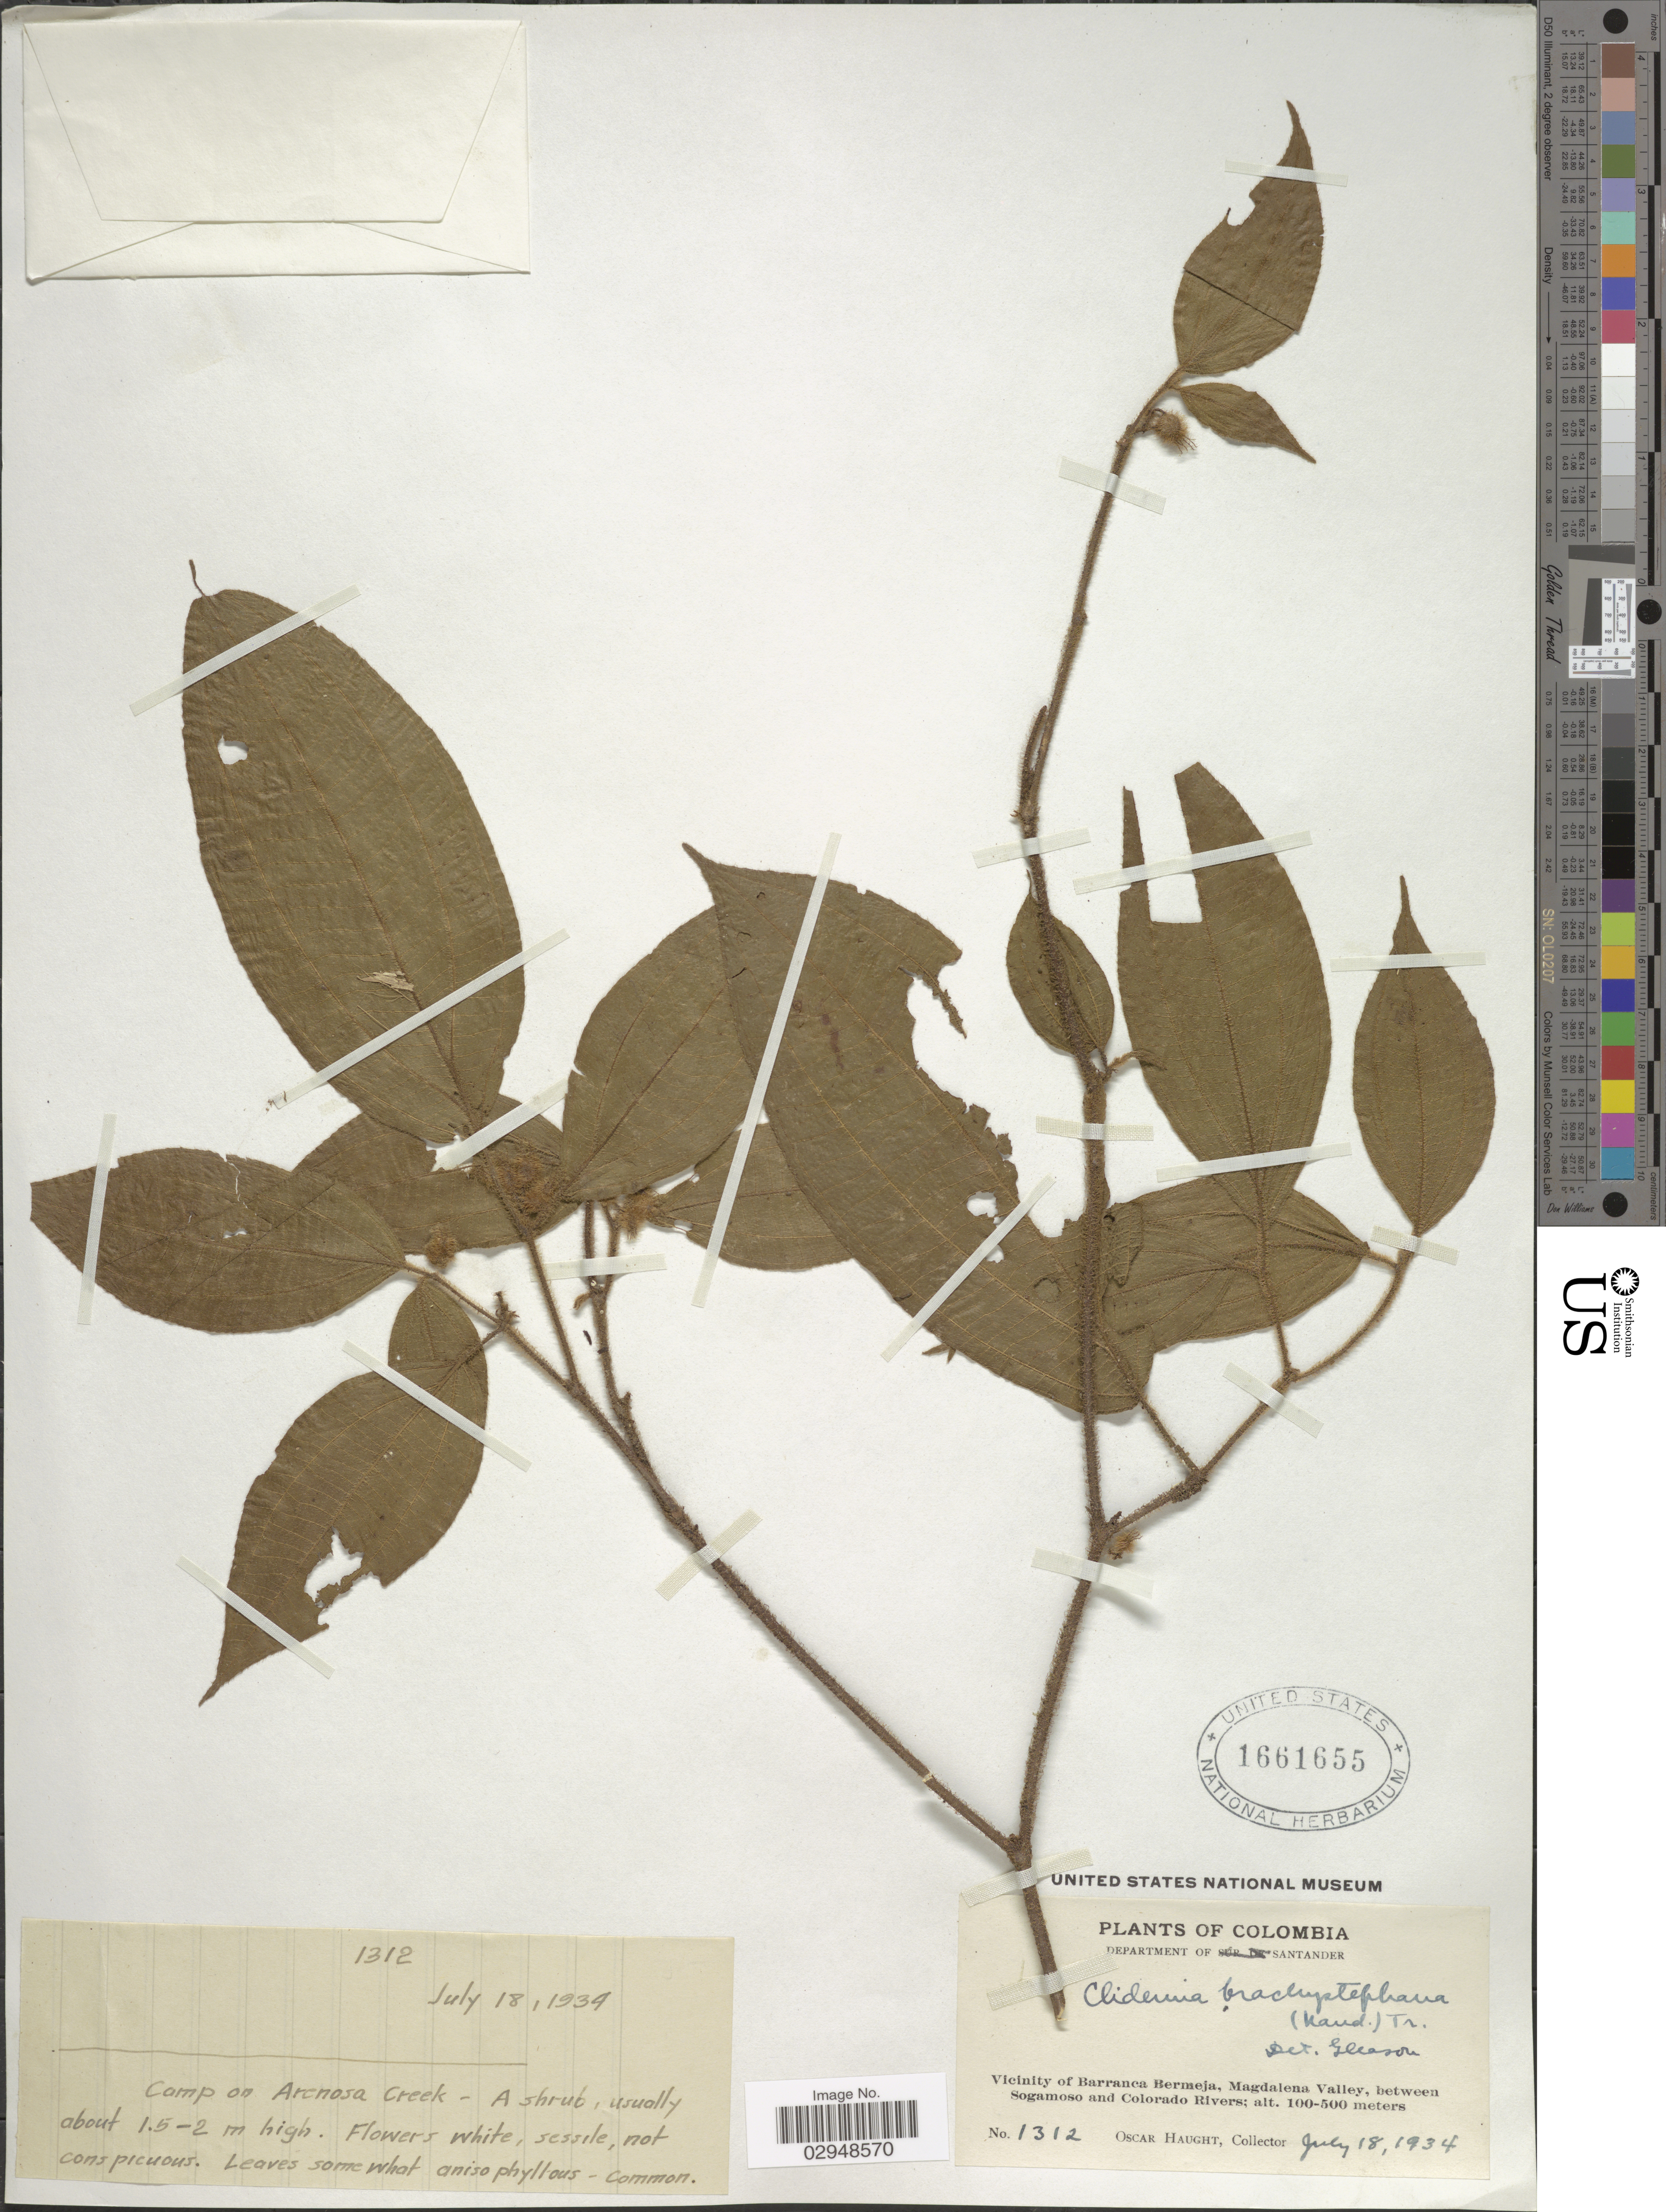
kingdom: Plantae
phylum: Tracheophyta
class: Magnoliopsida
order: Myrtales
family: Melastomataceae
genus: Clidemia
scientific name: Clidemia brachystephana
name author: (Naudin) Triana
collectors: O. L. Haught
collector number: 1312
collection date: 1934-07-18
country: Colombia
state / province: Santander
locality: Department of Santander. Vicinity of Barranca Bermeja, Magdalena Valley, between Sogamoso and Colorado Rivers. Camp on Arcnosa Creek.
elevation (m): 100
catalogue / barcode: US 1661655